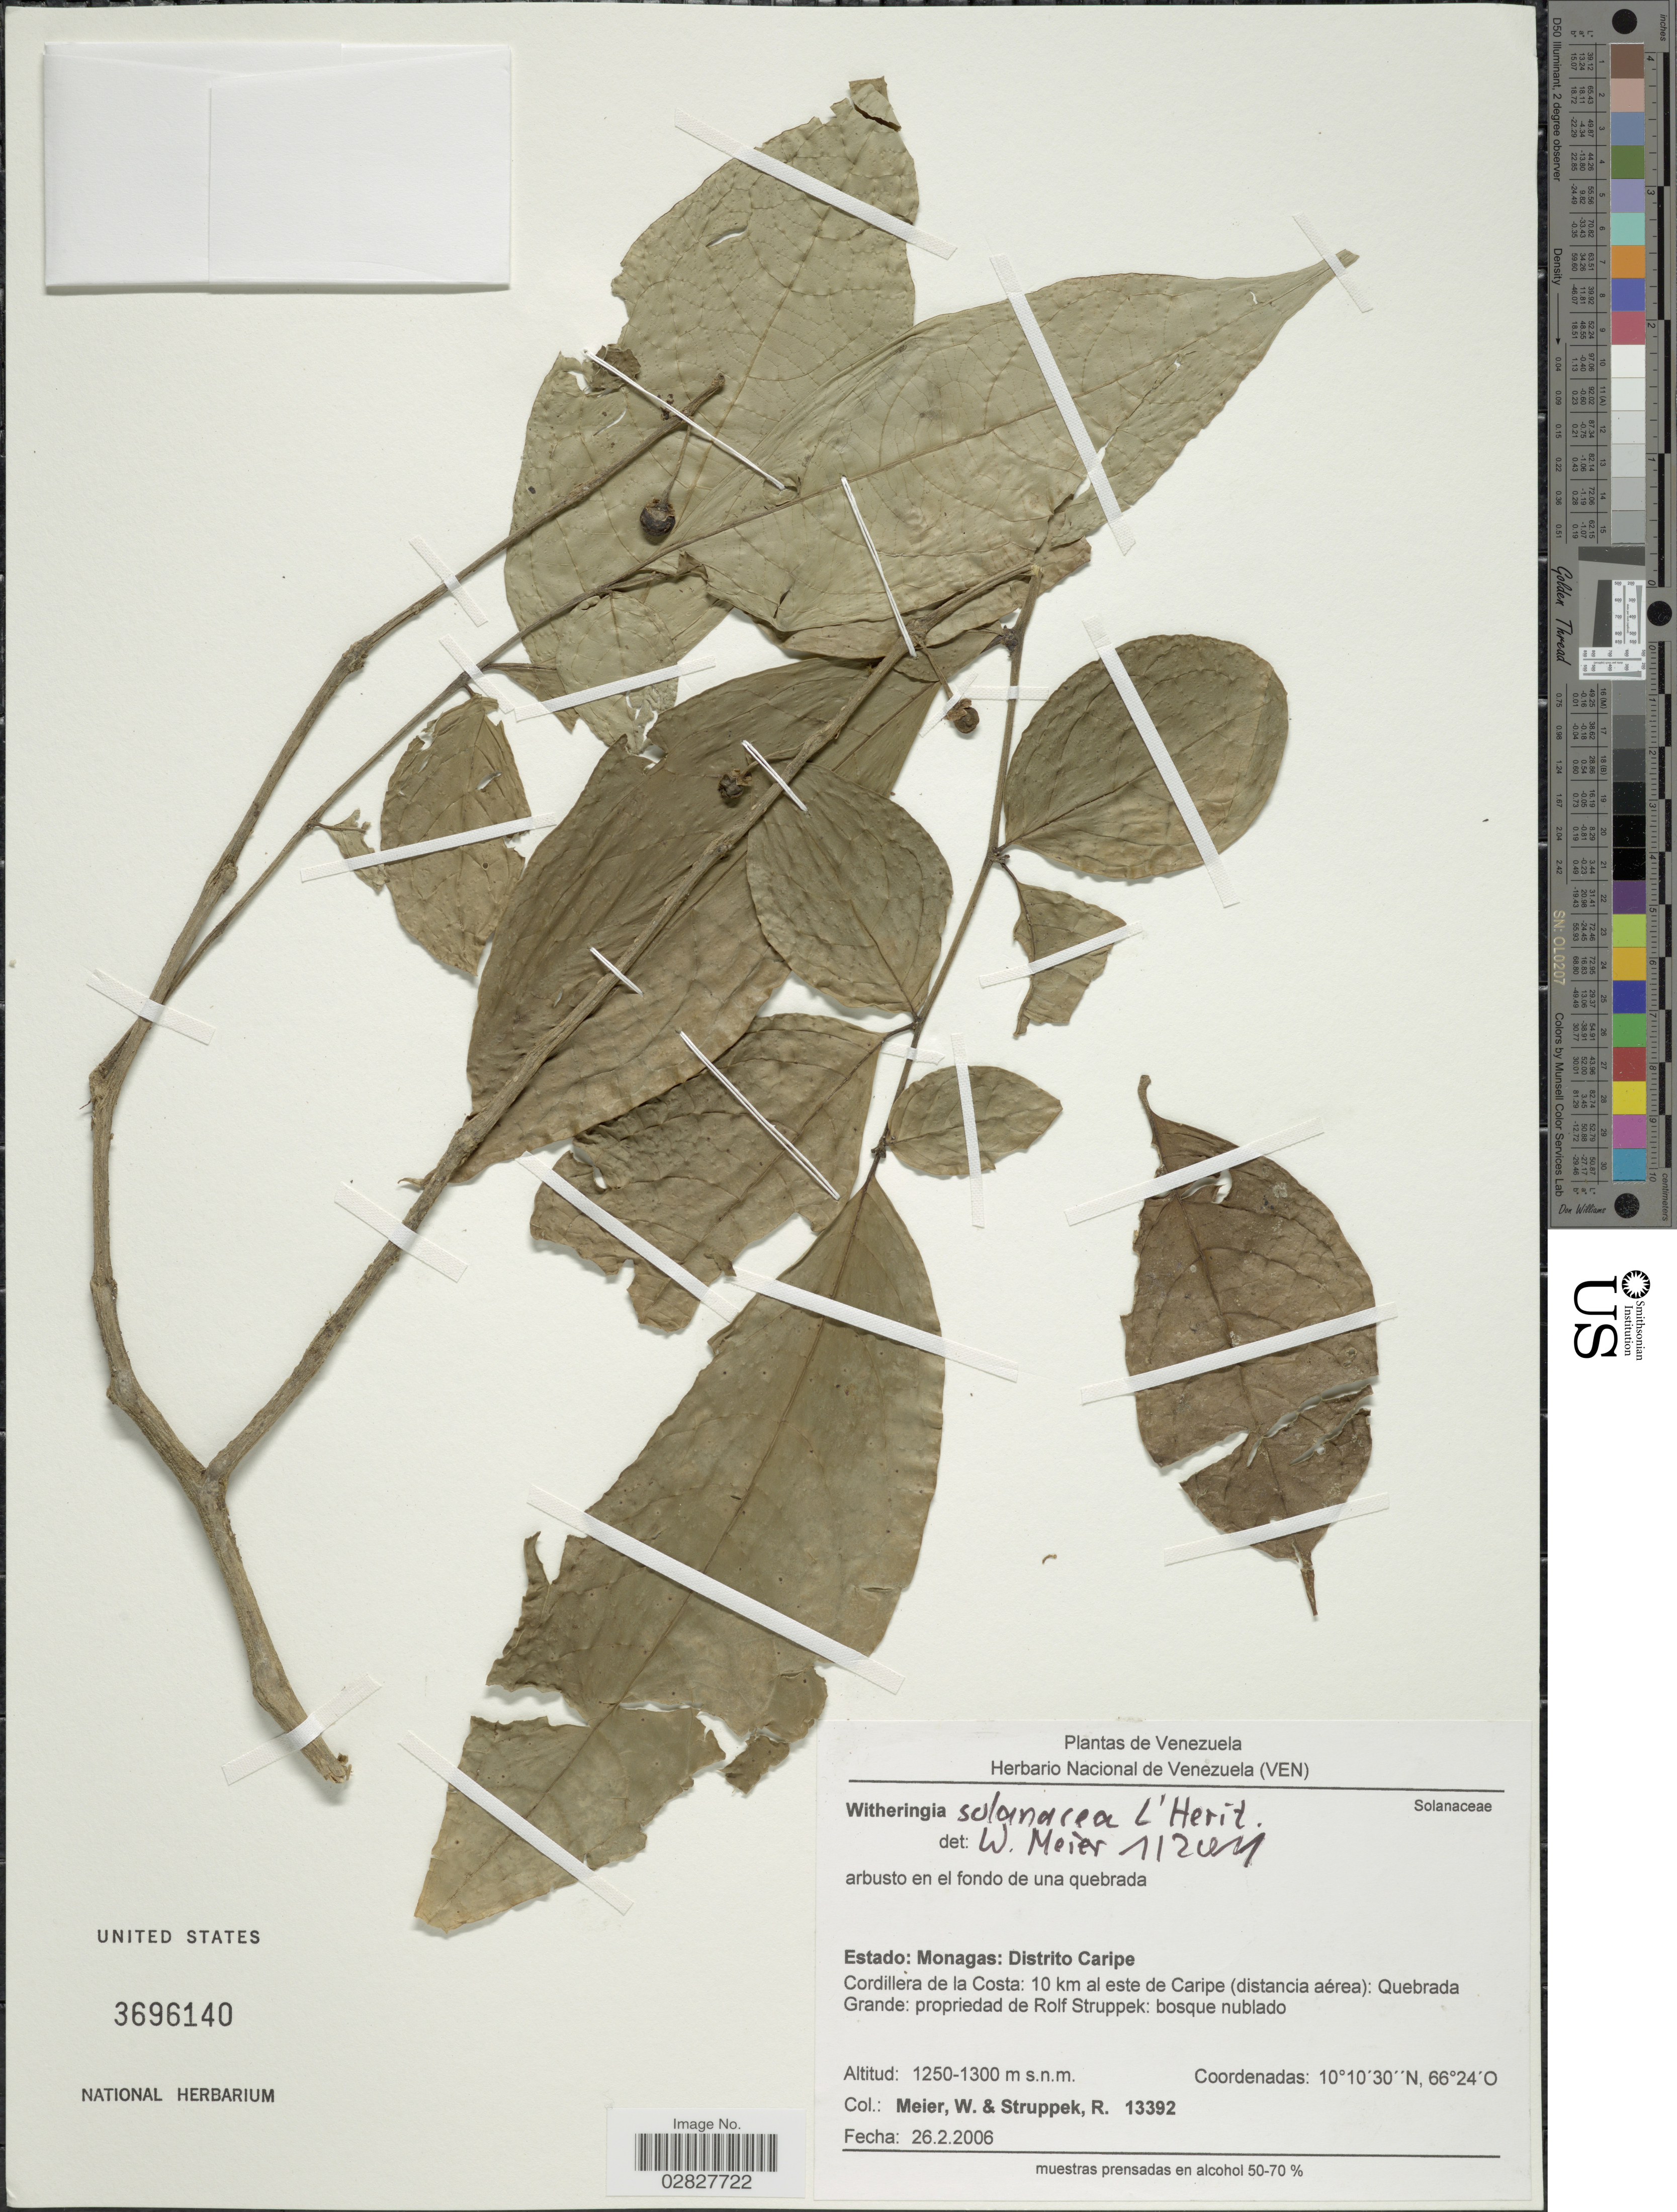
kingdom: Plantae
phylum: Tracheophyta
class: Magnoliopsida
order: Solanales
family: Solanaceae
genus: Witheringia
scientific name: Witheringia solanacea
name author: L'Hér.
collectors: W. Meier & R. Struppek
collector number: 13392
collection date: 2006-02-26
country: Venezuela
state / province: Monagas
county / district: Caripe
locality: Distrito Caripe. Cordillera de la Costa: 10 km al este de Caripe (distancia aérea): Quebrada Grande: propiedad de Rolf Struppek: bosque nublado.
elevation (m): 1250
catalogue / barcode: US 3696140